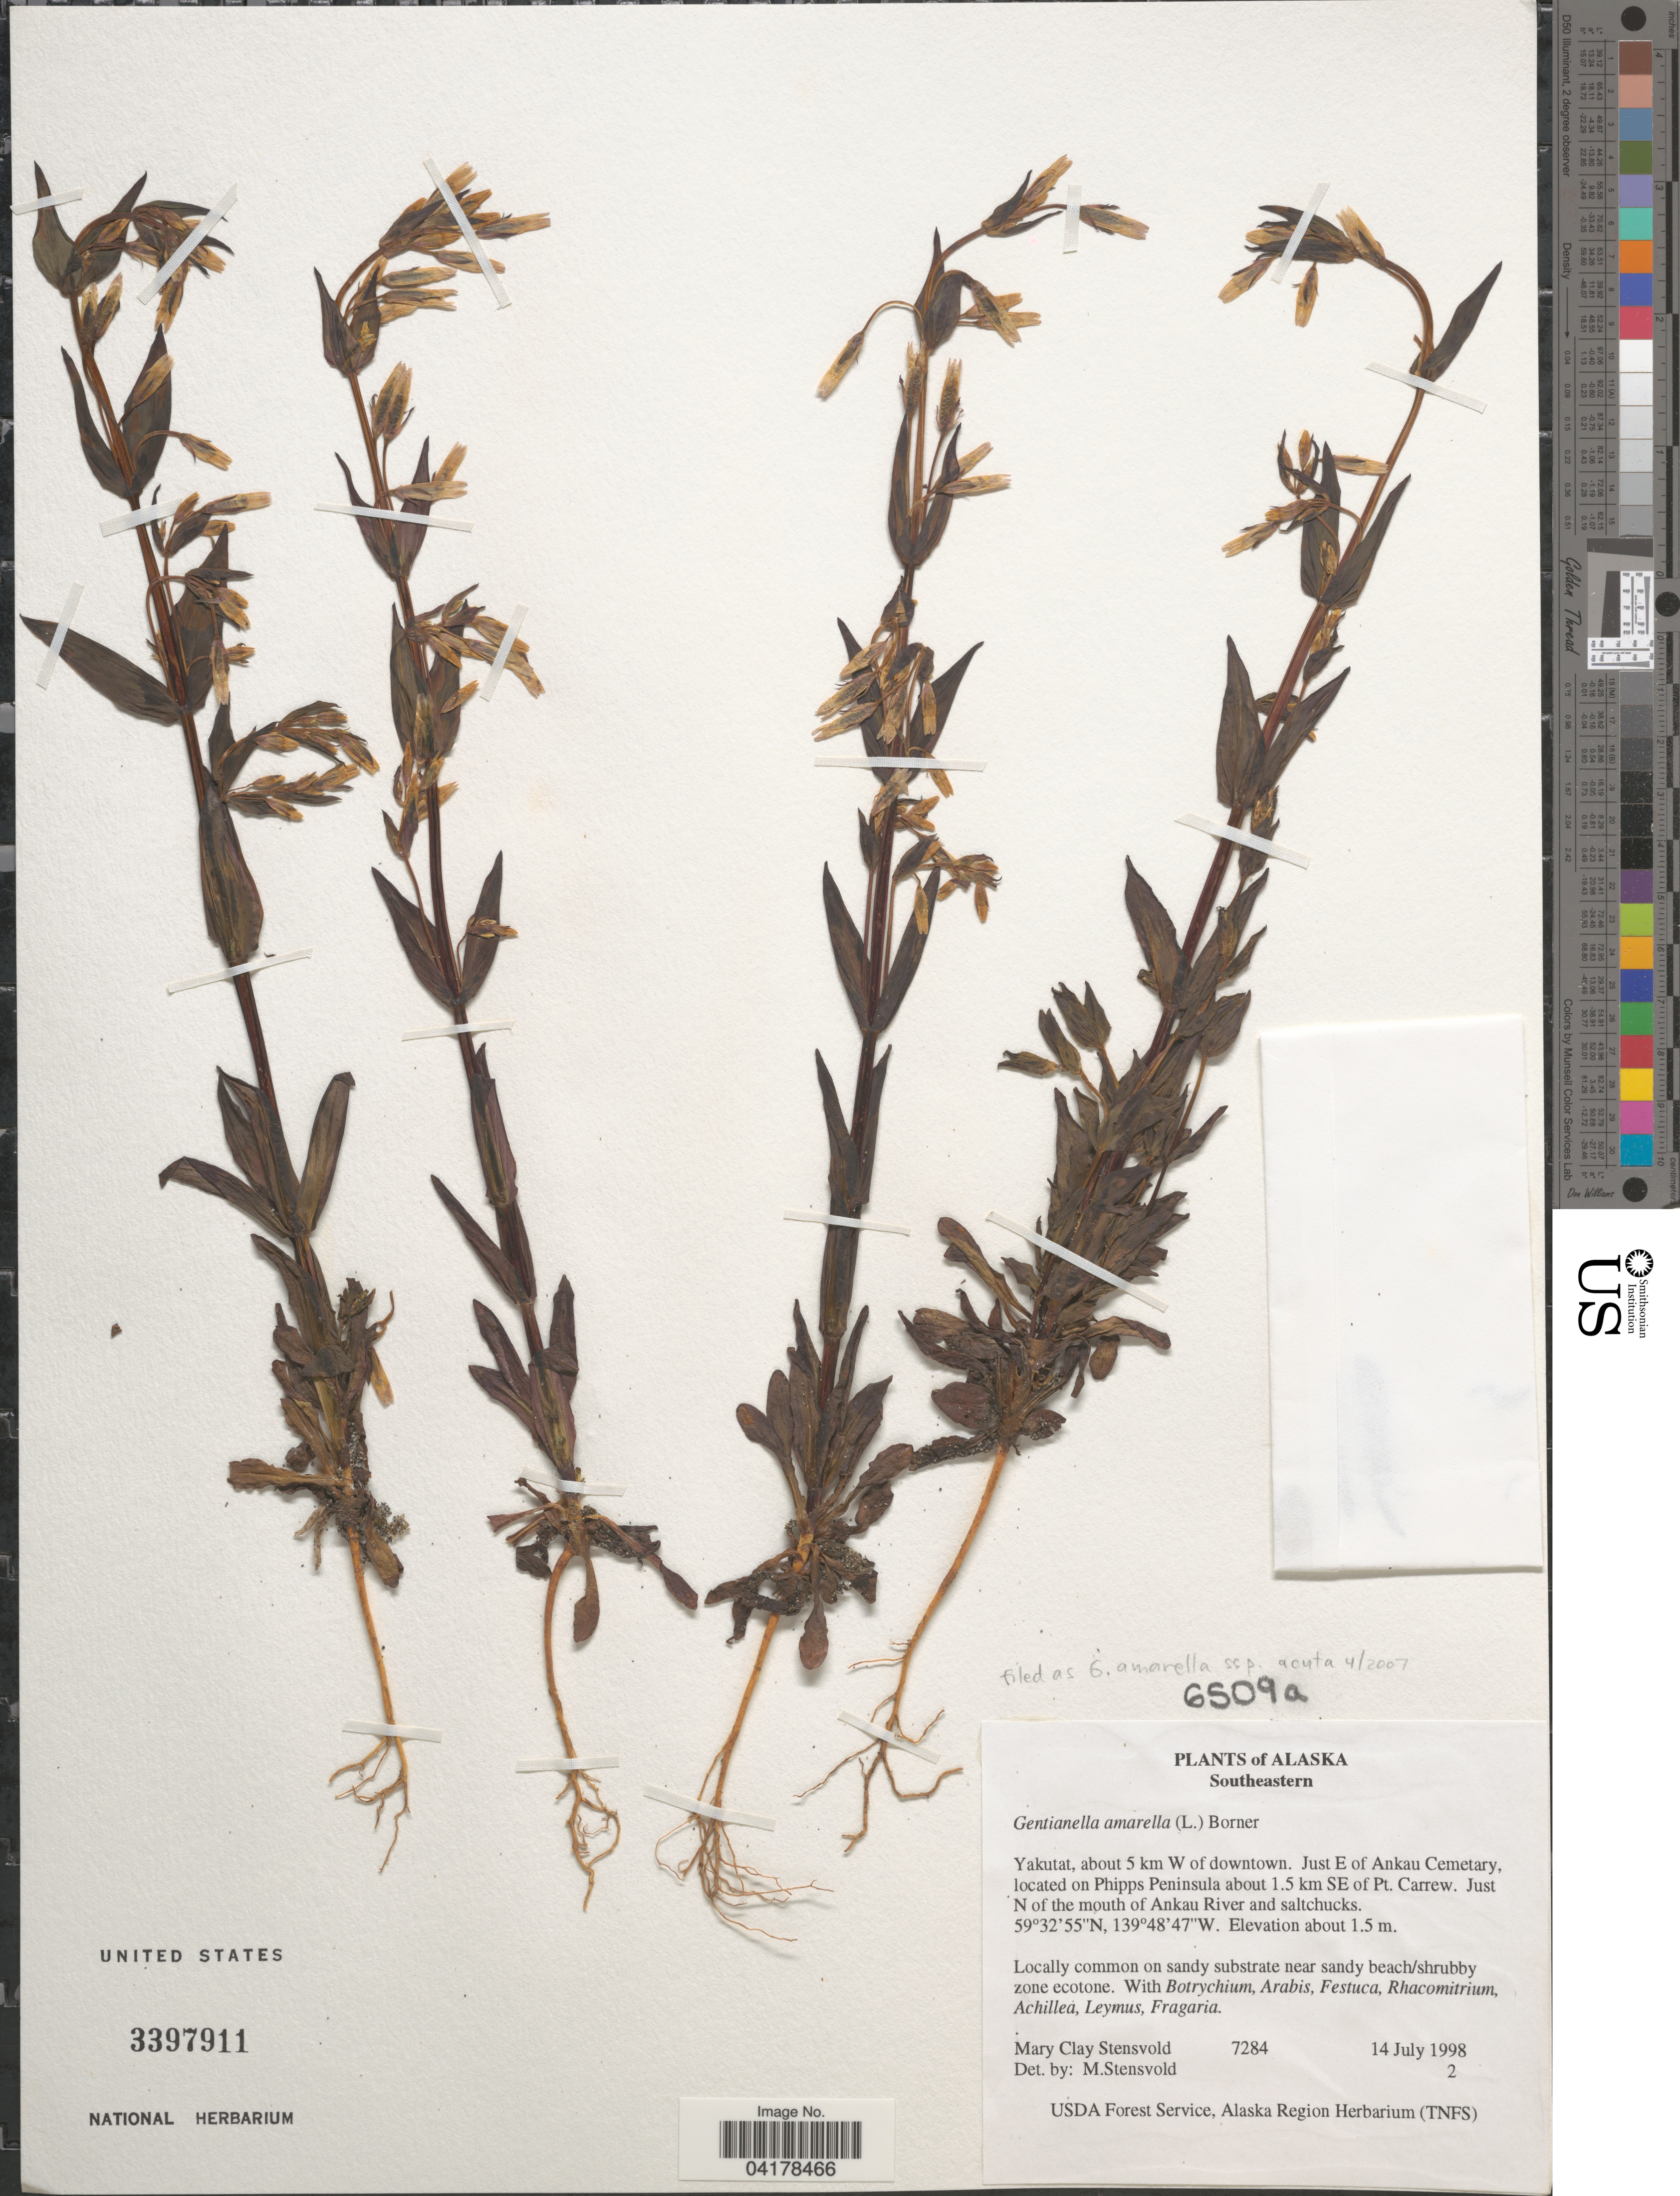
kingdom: Plantae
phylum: Tracheophyta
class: Magnoliopsida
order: Gentianales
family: Gentianaceae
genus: Gentianella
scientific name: Gentianella amarella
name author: (L.) Börner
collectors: M. Stensvold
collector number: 7284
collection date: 1998-07-14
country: United States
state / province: Alaska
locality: Southeastern. Yakutat, about 5 km W of downtown. Just E of Ankau Cemetery, located on Phipps Peninsula about 1.5 km SE of Pt. Carrew. Just N of the mouth of Ankau River and saltchucks.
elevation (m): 1.5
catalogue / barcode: US 3397911